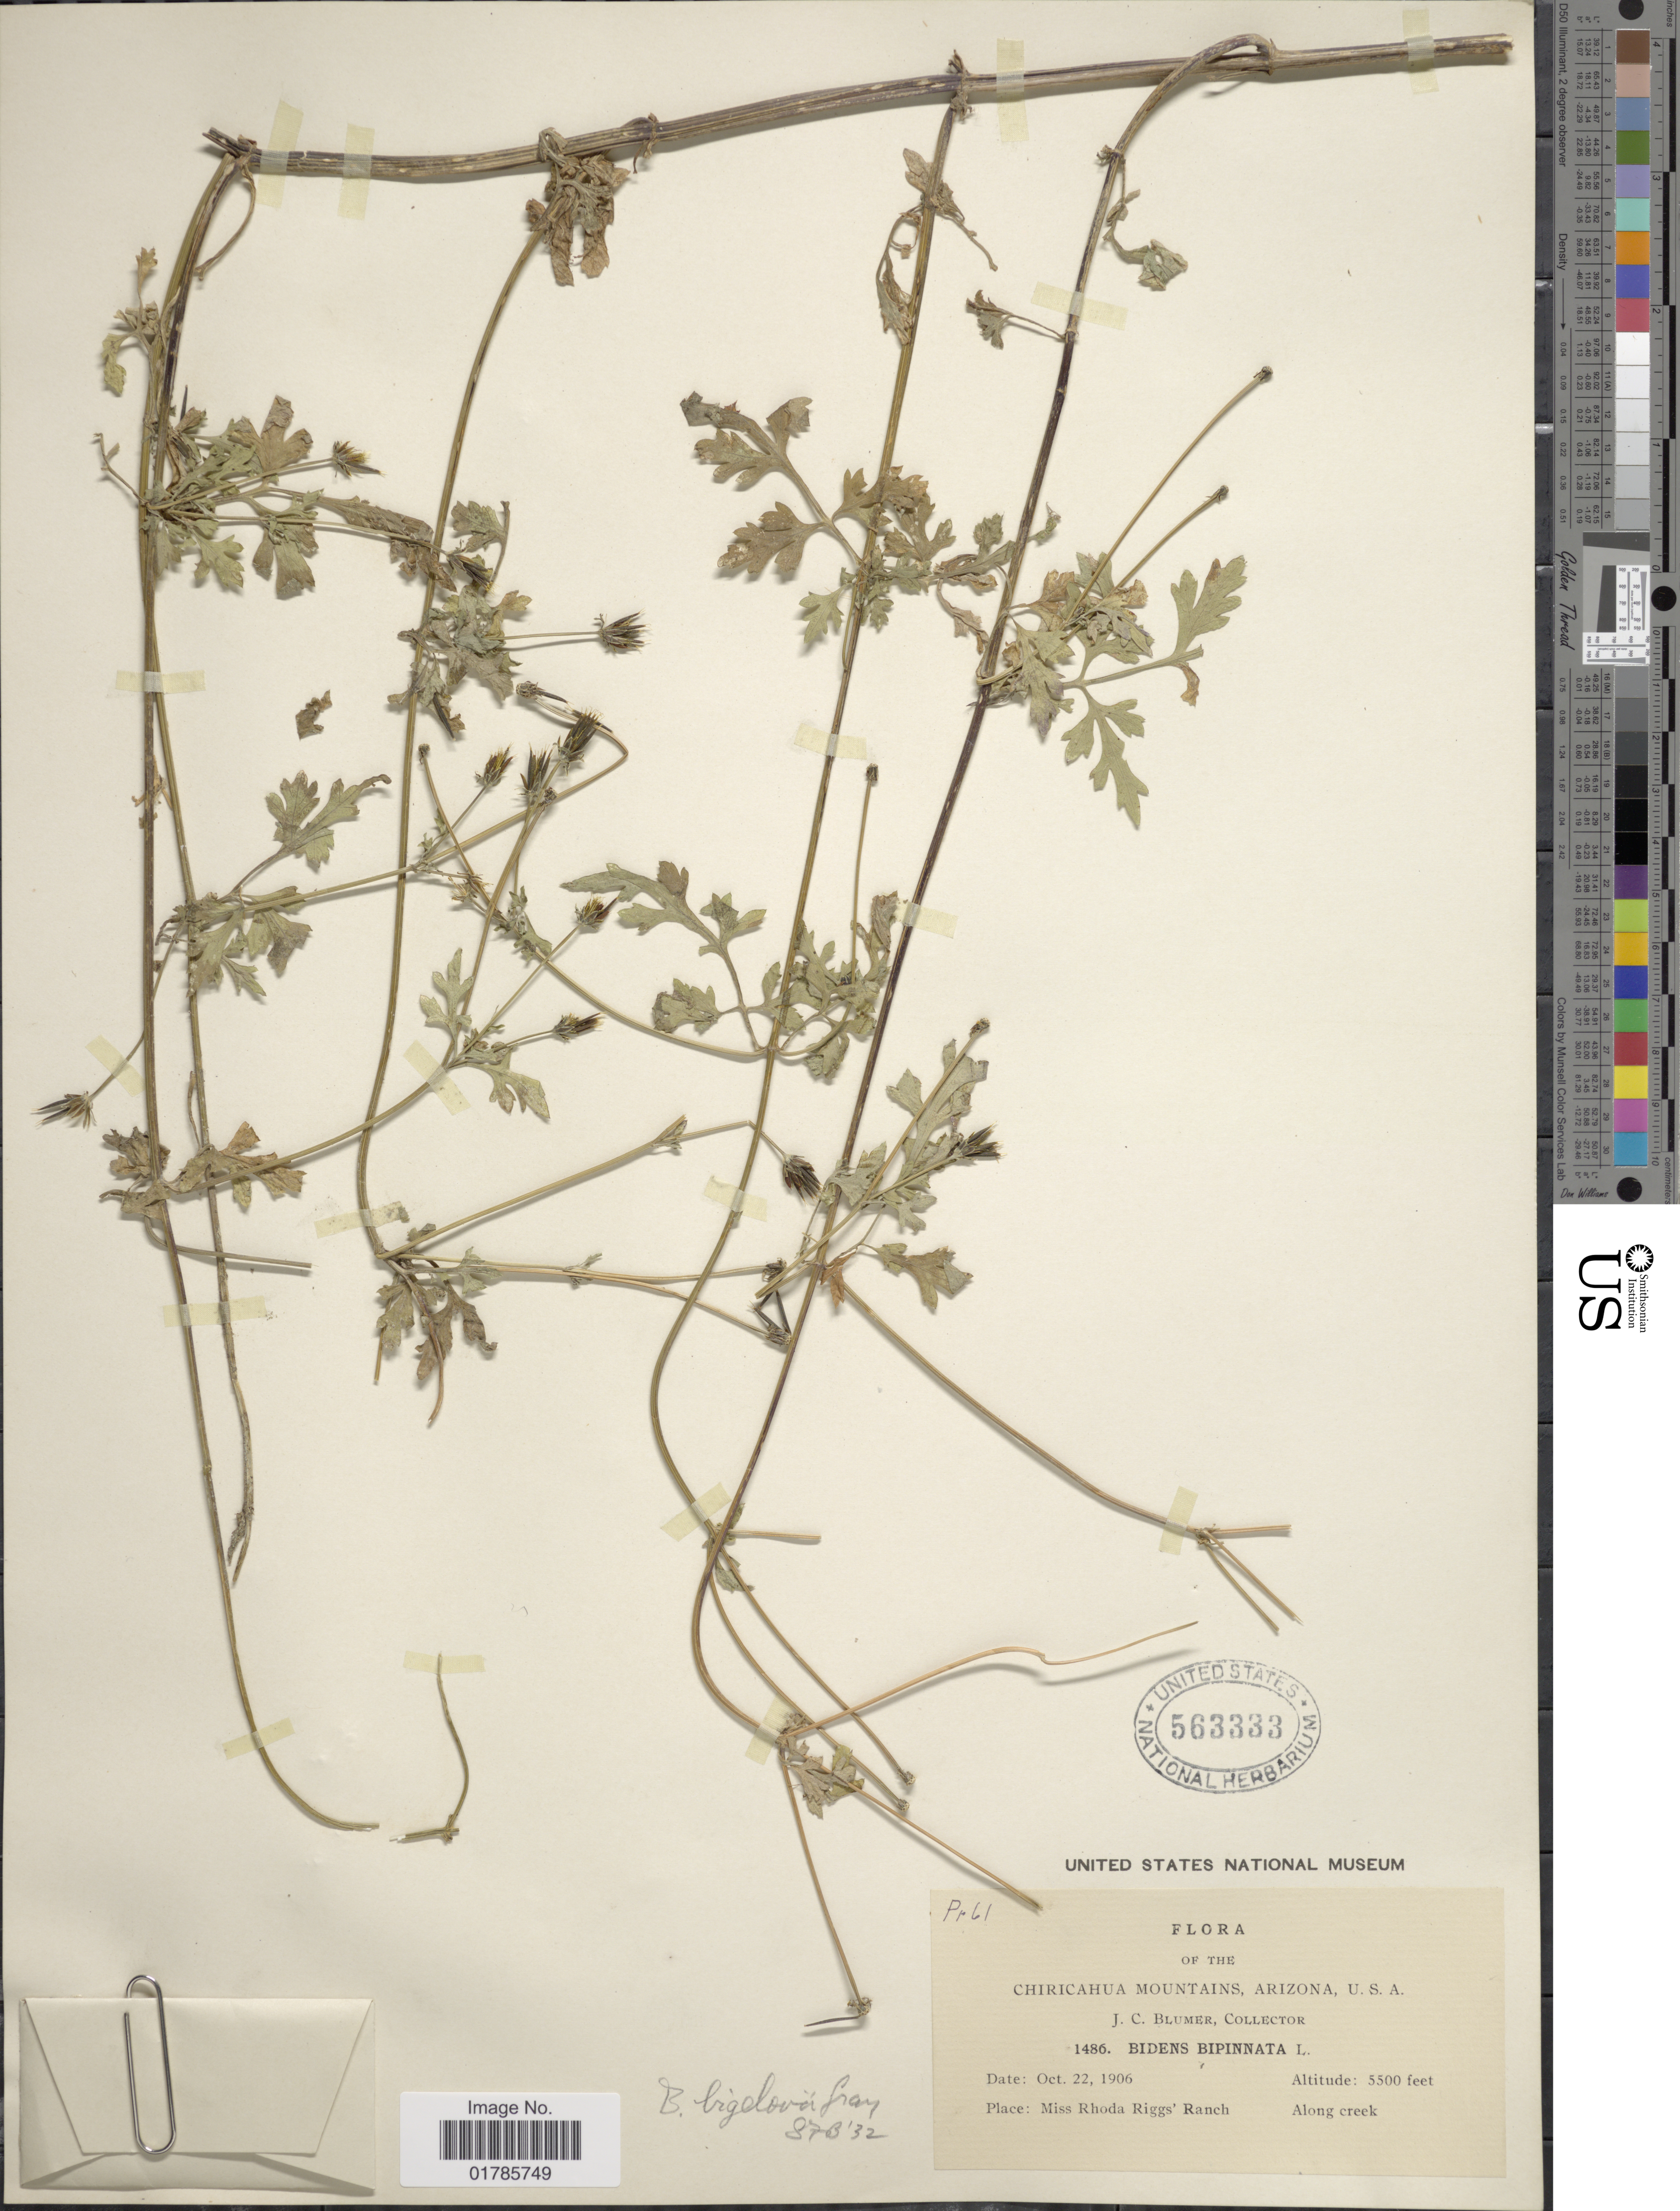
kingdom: Plantae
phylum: Tracheophyta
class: Magnoliopsida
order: Asterales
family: Asteraceae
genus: Bidens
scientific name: Bidens bigelovii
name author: A. Gray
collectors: J. C. Blumer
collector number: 1486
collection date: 1906-10-22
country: United States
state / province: Arizona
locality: Chiricahua Mountains, Miss Rhoda Riggs' Ranch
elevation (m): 1676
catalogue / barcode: US 563333